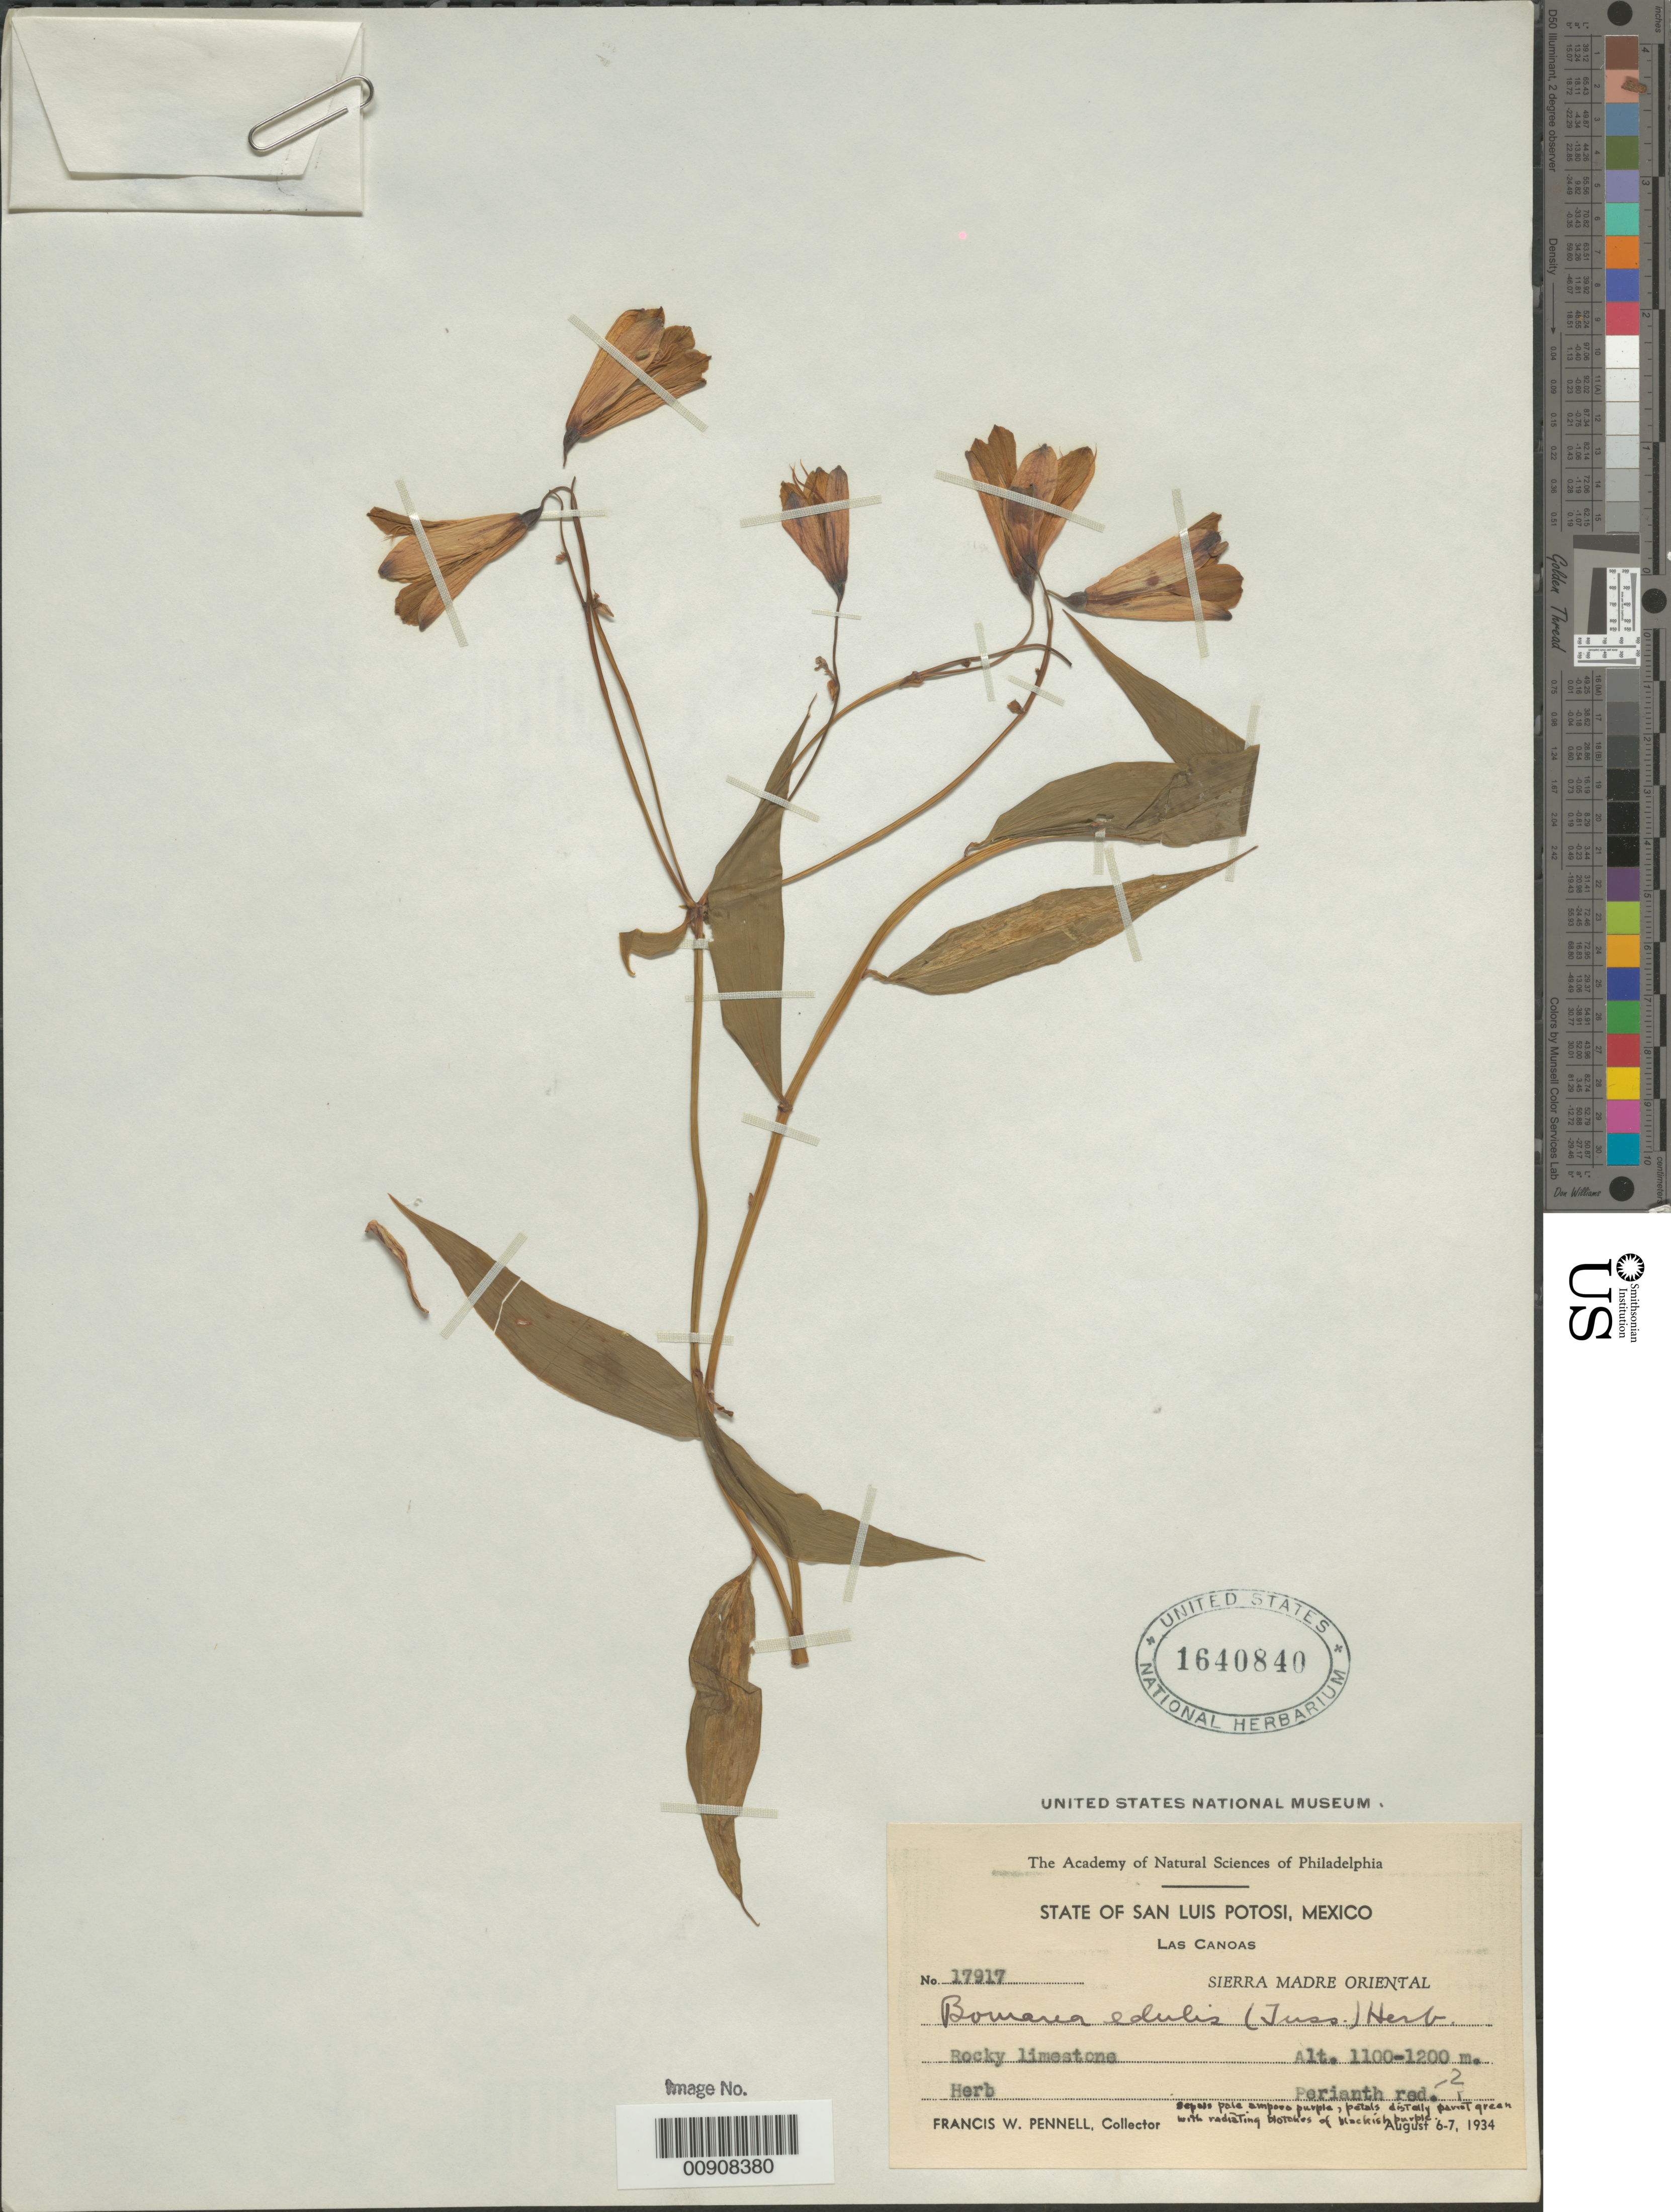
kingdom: Plantae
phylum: Tracheophyta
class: Liliopsida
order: Liliales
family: Alstroemeriaceae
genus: Bomarea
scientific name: Bomarea edulis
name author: (Tussac) Herb.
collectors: F. W. Pennell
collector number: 17917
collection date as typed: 06 Aug 1934 to 07 Aug 1934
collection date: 1934-08-06/1934-08-07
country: Mexico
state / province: San Luis Potosi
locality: Las Canoas.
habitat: Rocky limestone.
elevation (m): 1200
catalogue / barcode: US 1640840